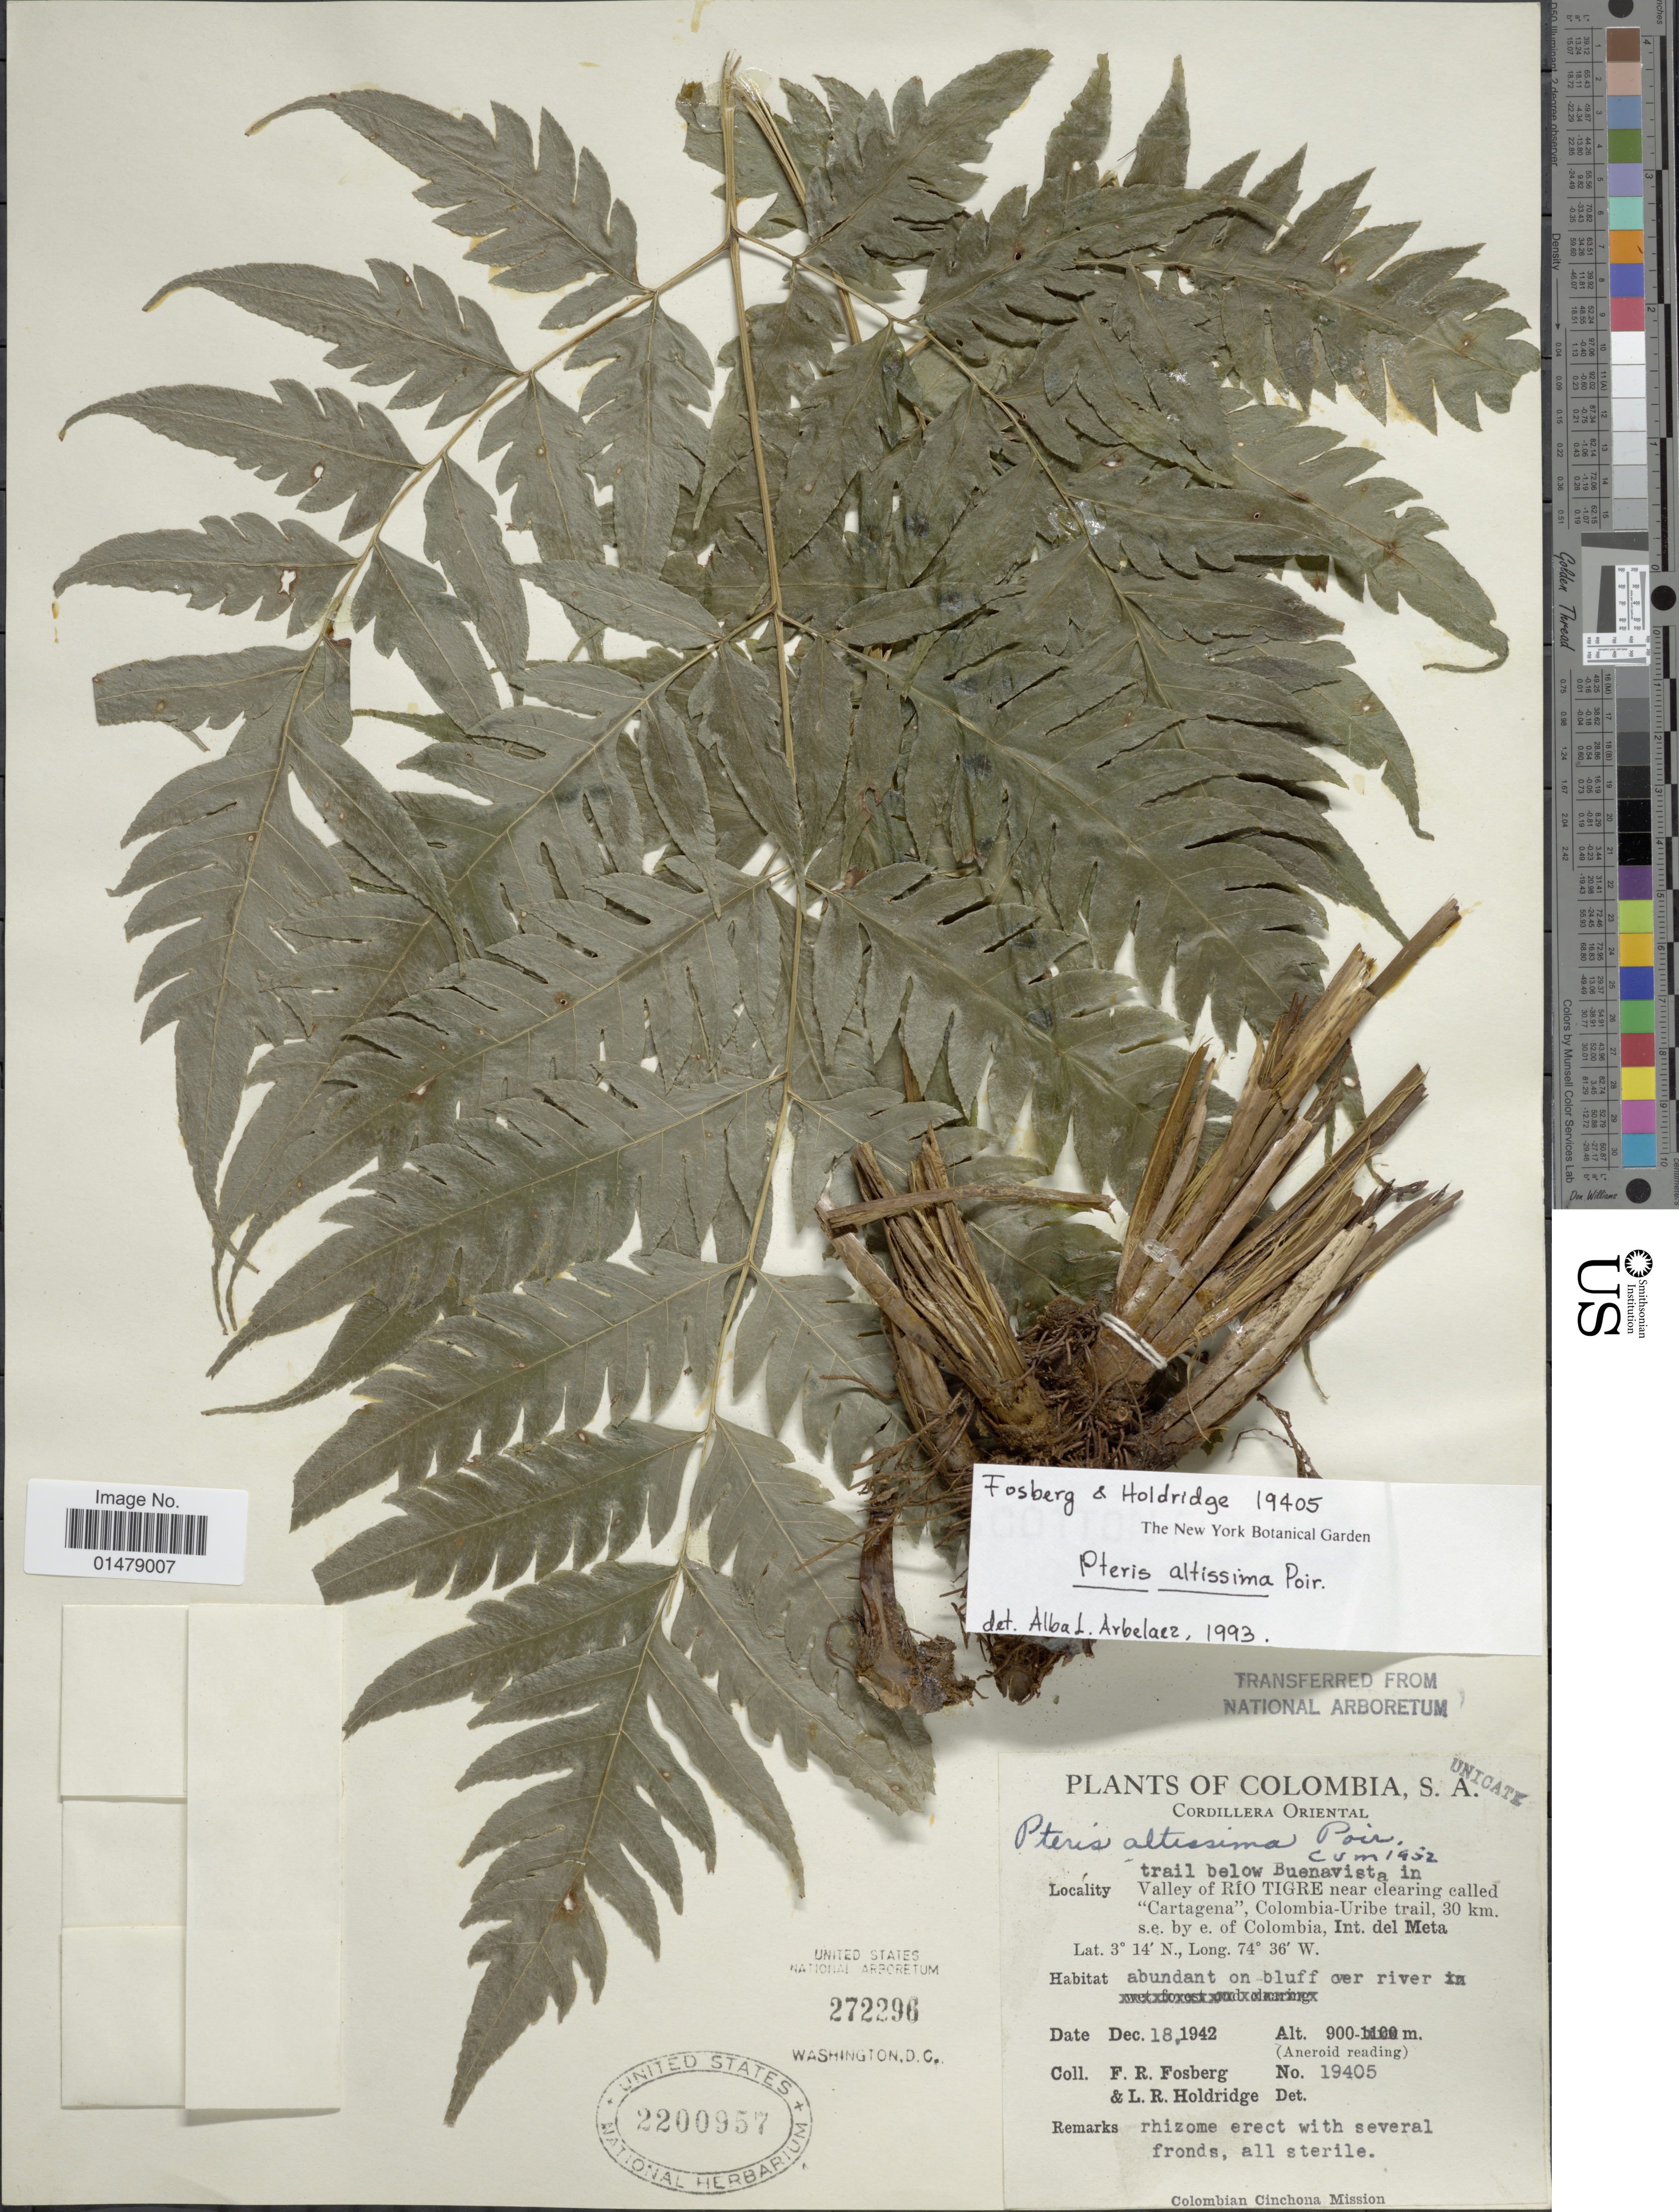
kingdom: Plantae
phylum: Tracheophyta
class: Polypodiopsida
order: Polypodiales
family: Pteridaceae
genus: Pteris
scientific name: Pteris altissima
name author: Poir.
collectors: F. R. Fosberg & L. Holdridge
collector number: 19405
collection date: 1942-12-18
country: Colombia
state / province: Meta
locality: S. A. Trail below Buenavista in valley of Rio Tigre near clearing called 'Cartagena', Colombia-Uribe trail, 30 km. s.e. by e. of Colombia, Int. del Meta.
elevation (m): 900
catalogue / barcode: US 2200957